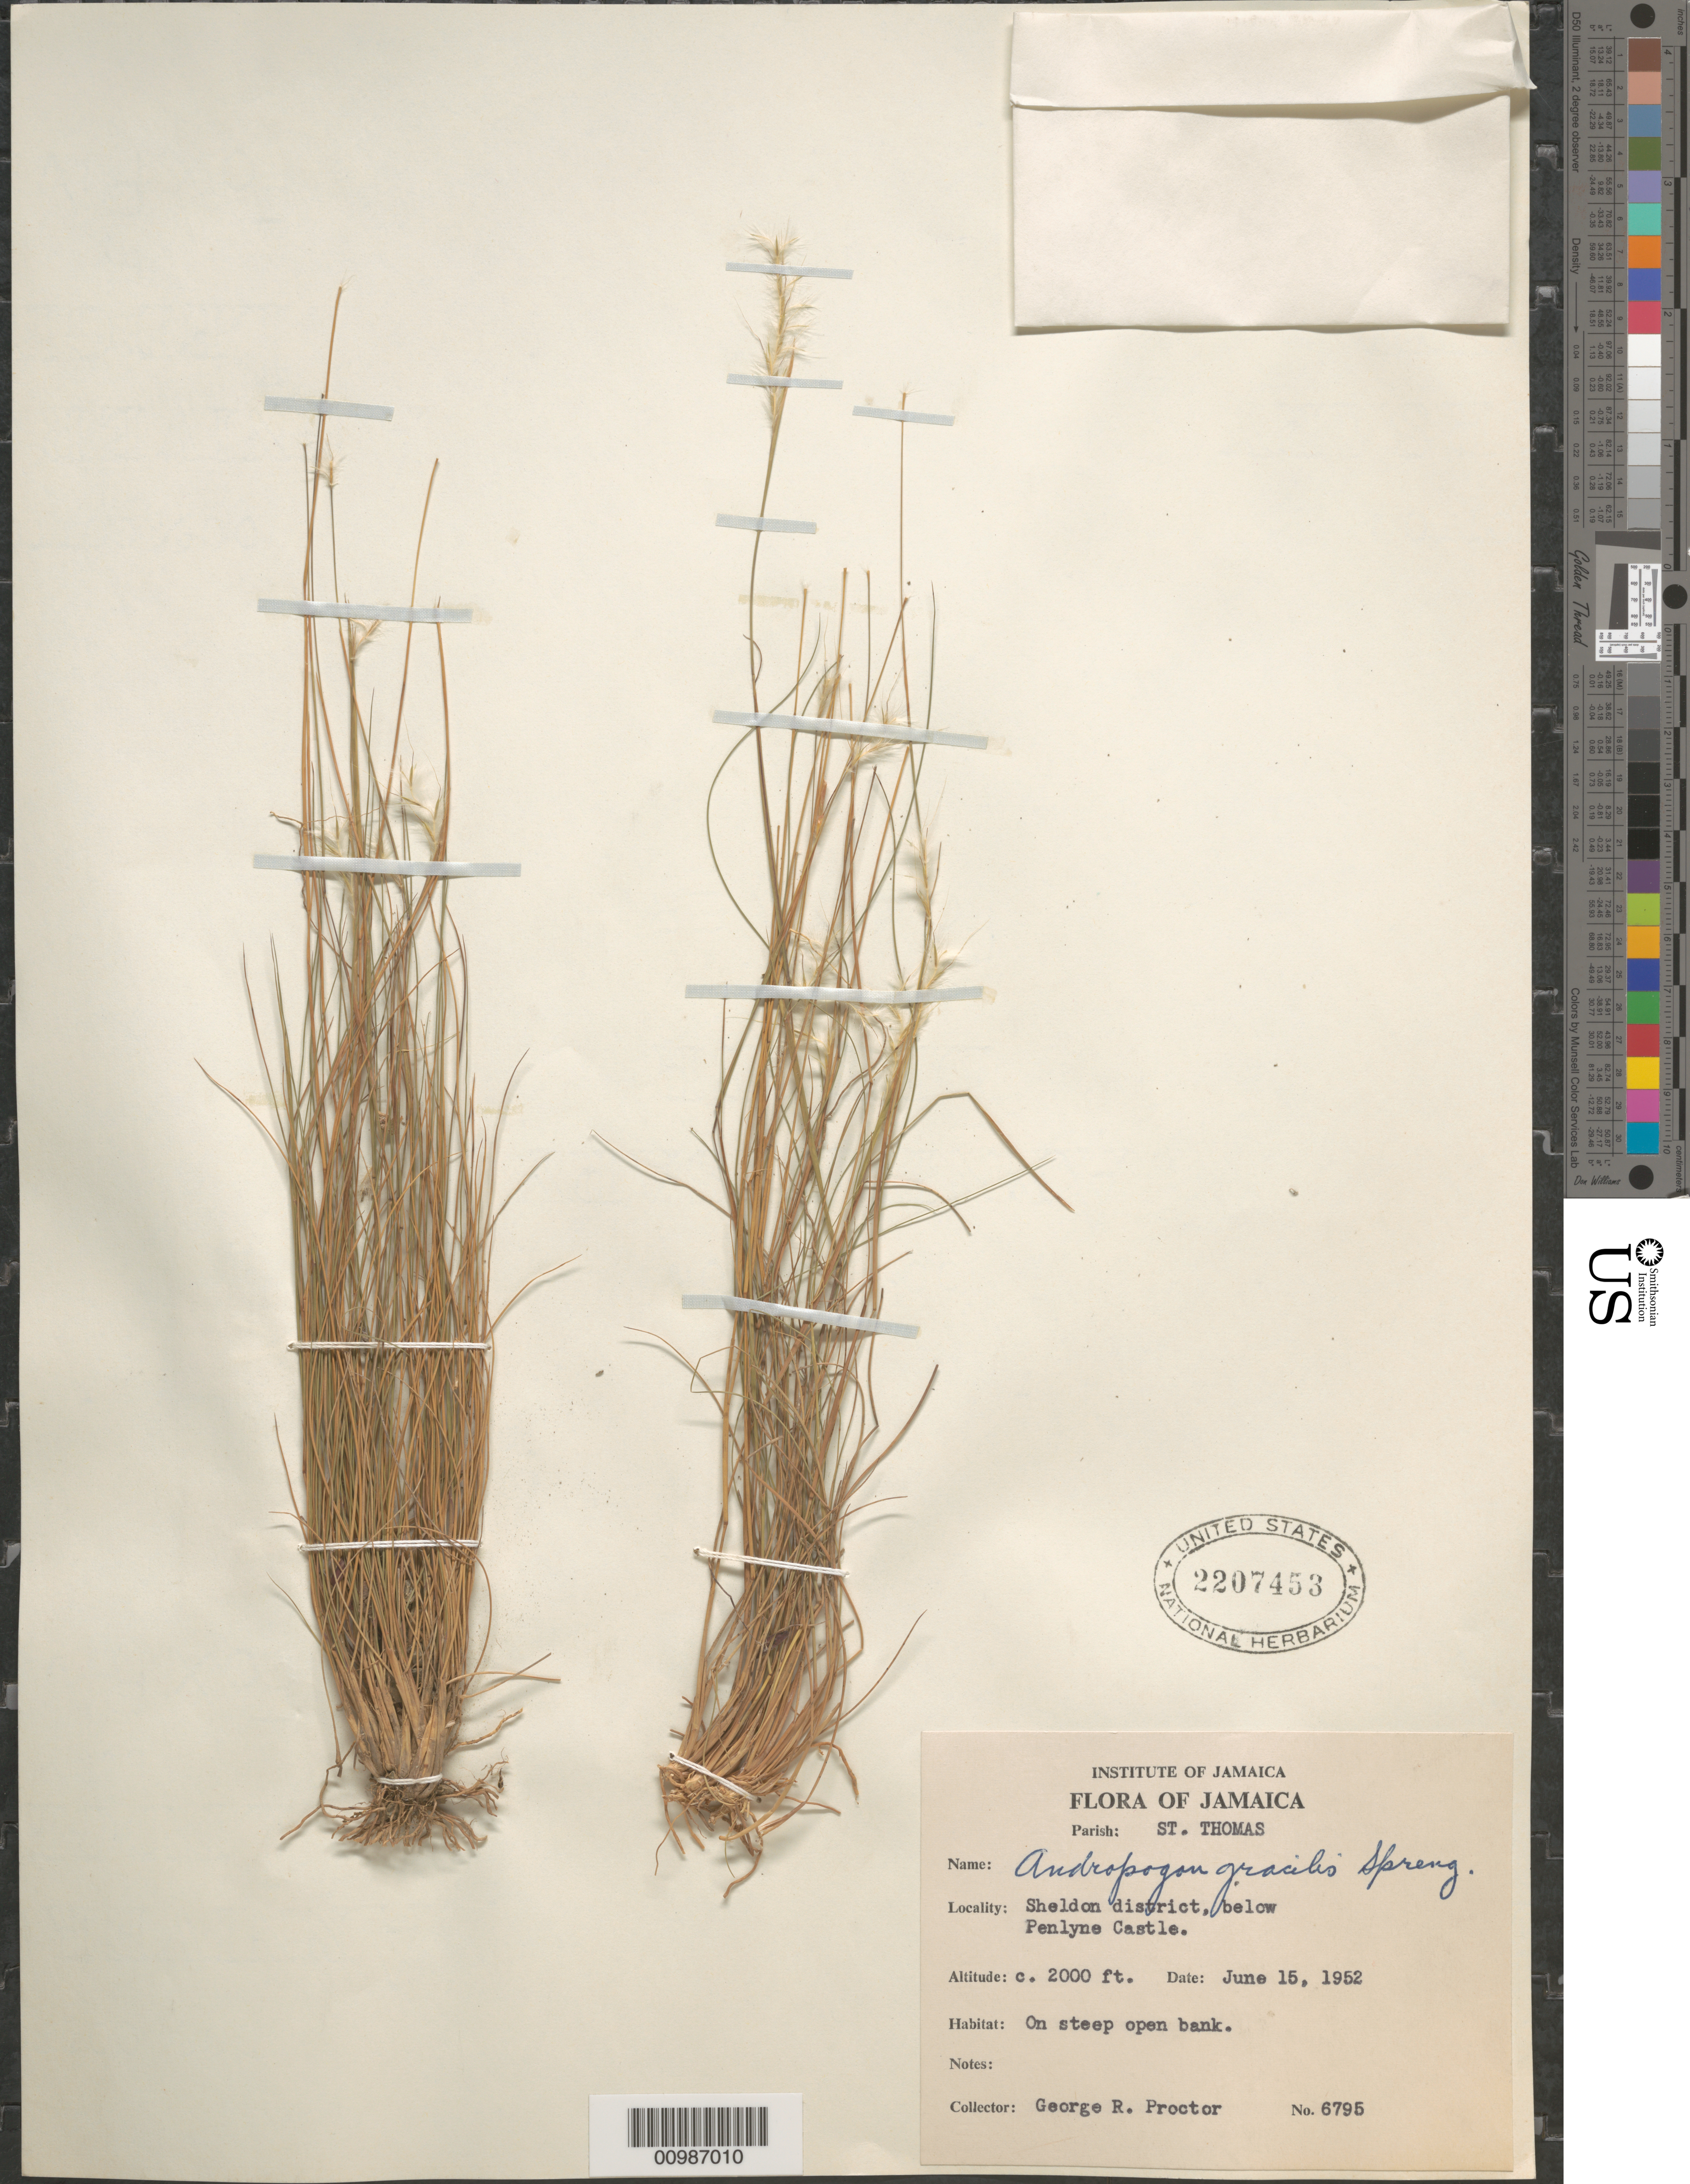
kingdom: Plantae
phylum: Tracheophyta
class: Liliopsida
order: Poales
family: Poaceae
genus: Andropogon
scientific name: Andropogon gracilis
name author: Spreng.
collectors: G. R. Proctor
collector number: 6795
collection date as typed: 15 Jun 1952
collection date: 1952-06-15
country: Jamaica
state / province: Saint Thomas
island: Jamaica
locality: Sheldon district, below Penlyne Castle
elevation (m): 610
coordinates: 0 N, 0 E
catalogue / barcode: US 2207453